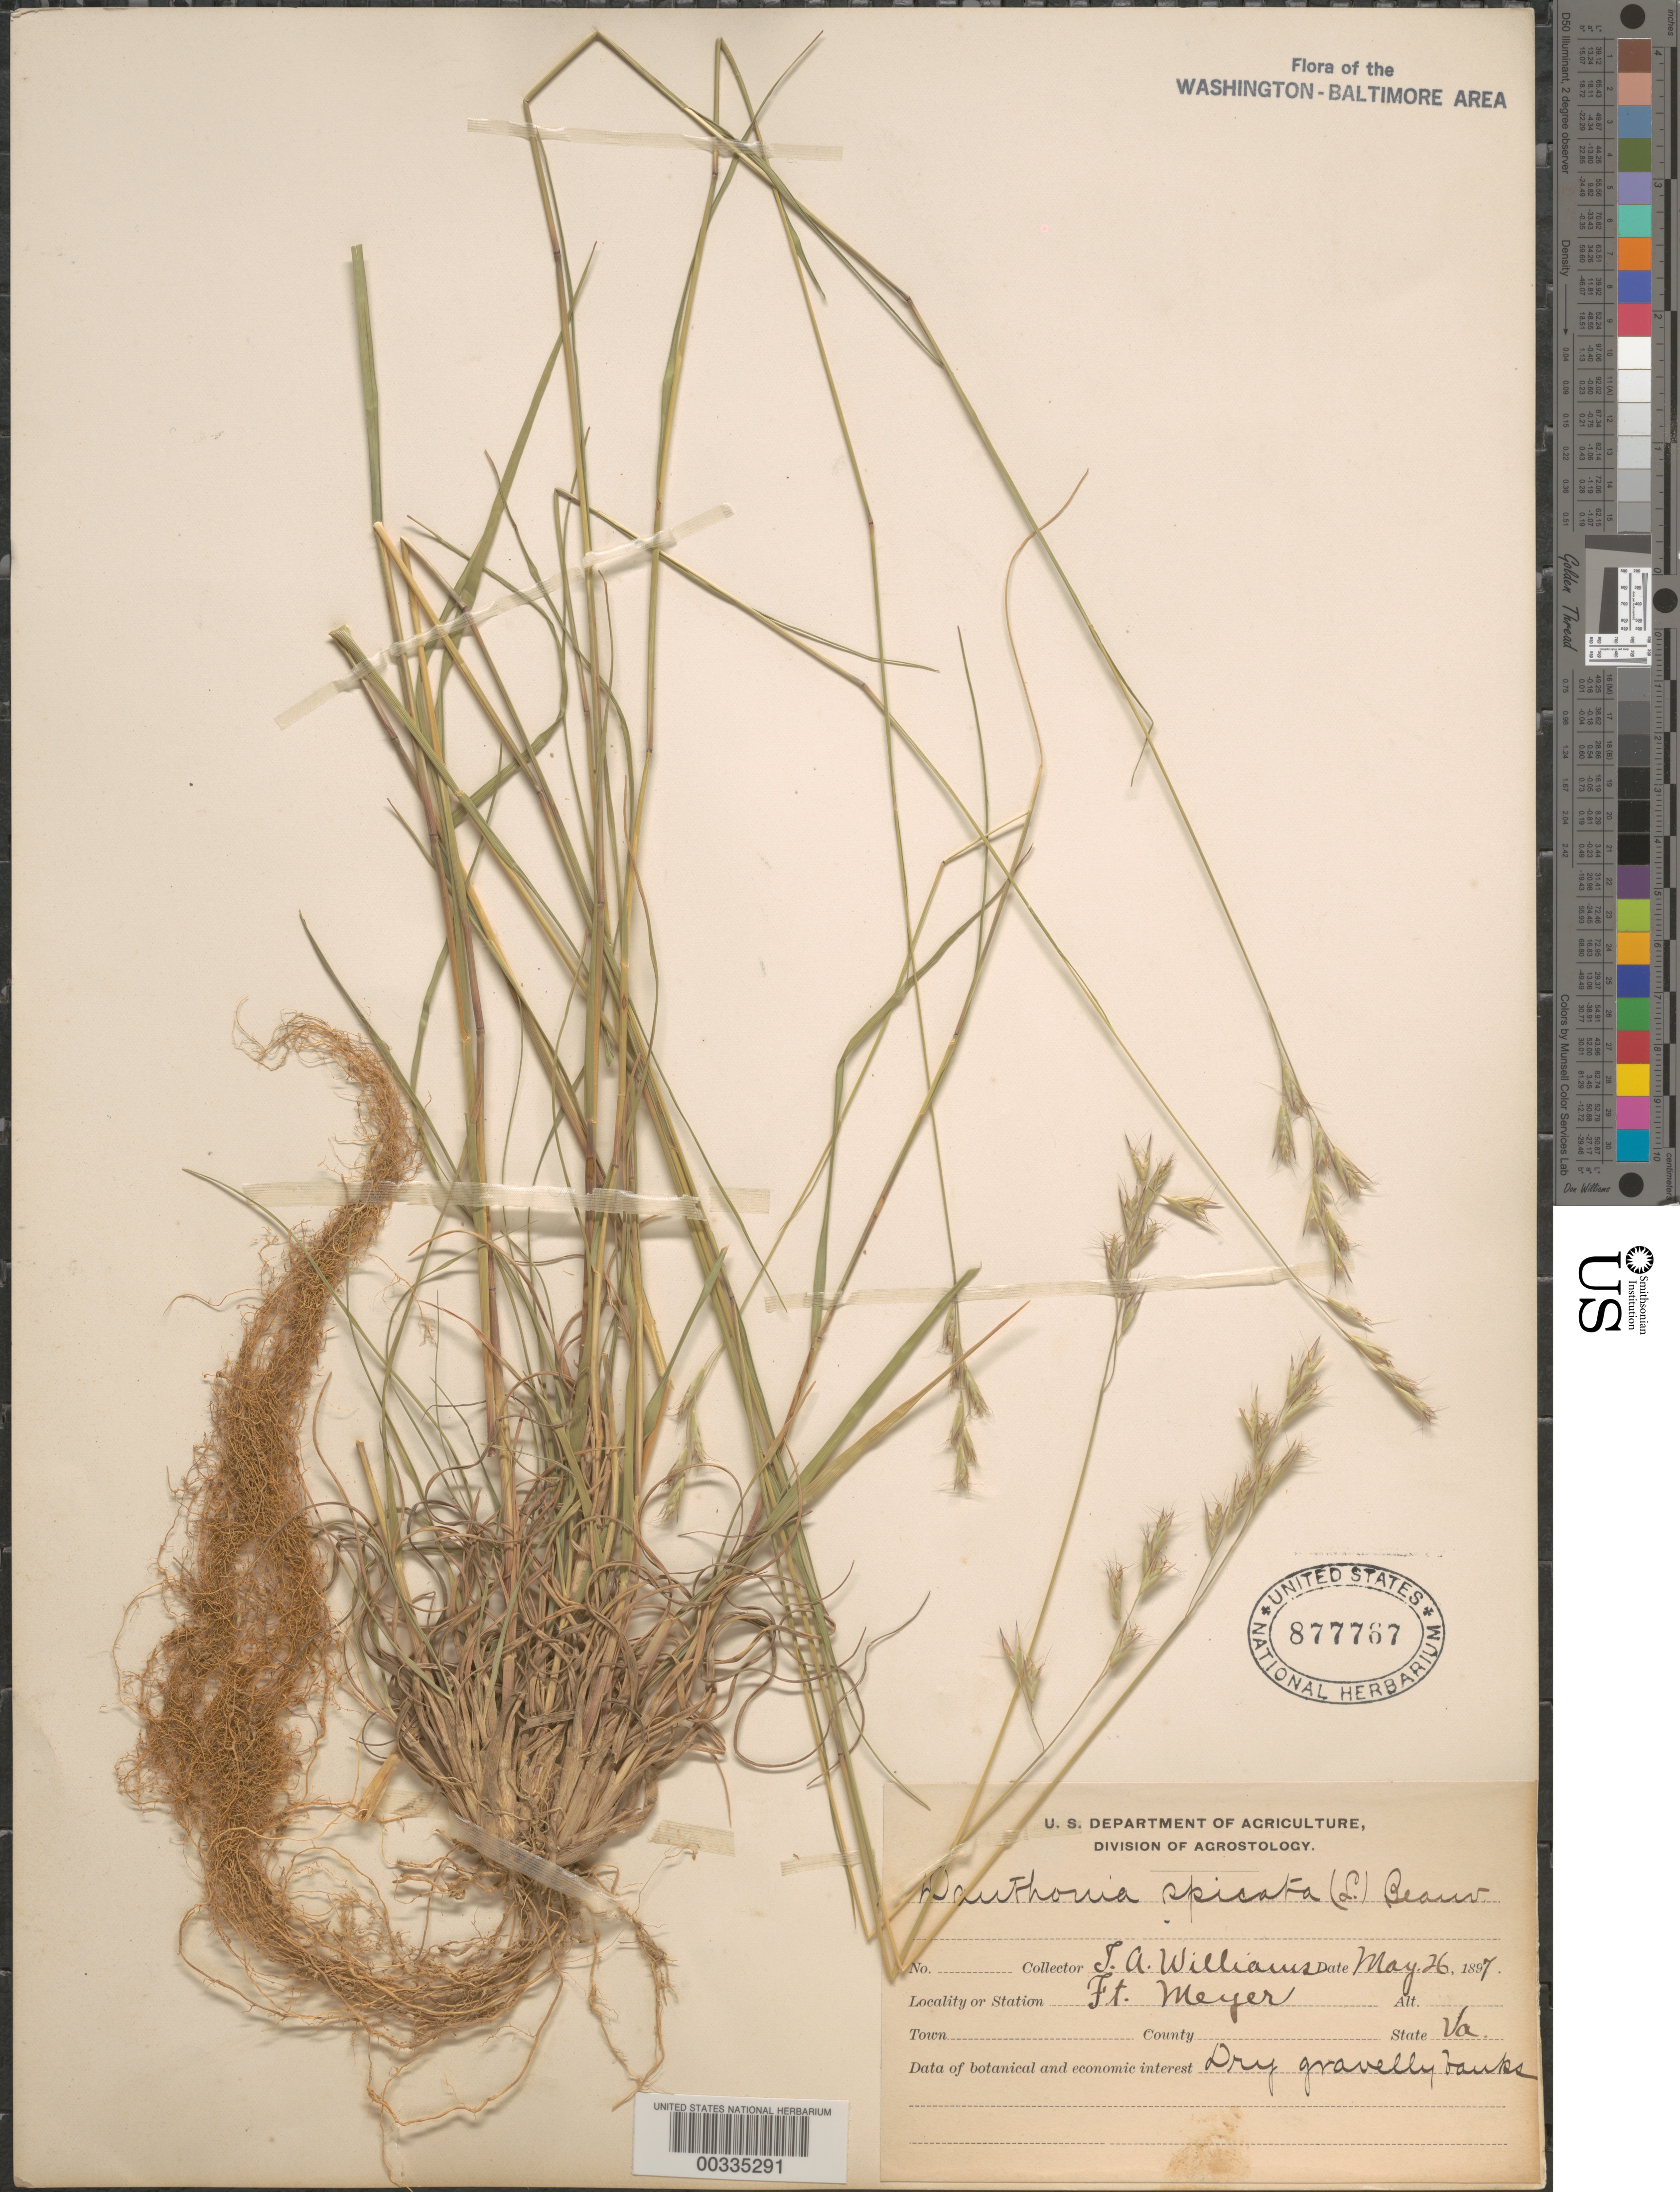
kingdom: Plantae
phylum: Tracheophyta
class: Liliopsida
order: Poales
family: Poaceae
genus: Danthonia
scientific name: Danthonia spicata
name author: (L.) P. Beauv. ex Roem. & Schult.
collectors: T. A. Williams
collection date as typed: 26 May 1897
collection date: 1897-05-26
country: United States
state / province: Virginia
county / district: Arlington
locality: Ft. Meyer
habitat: Dry gravelly banks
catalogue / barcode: US 877767